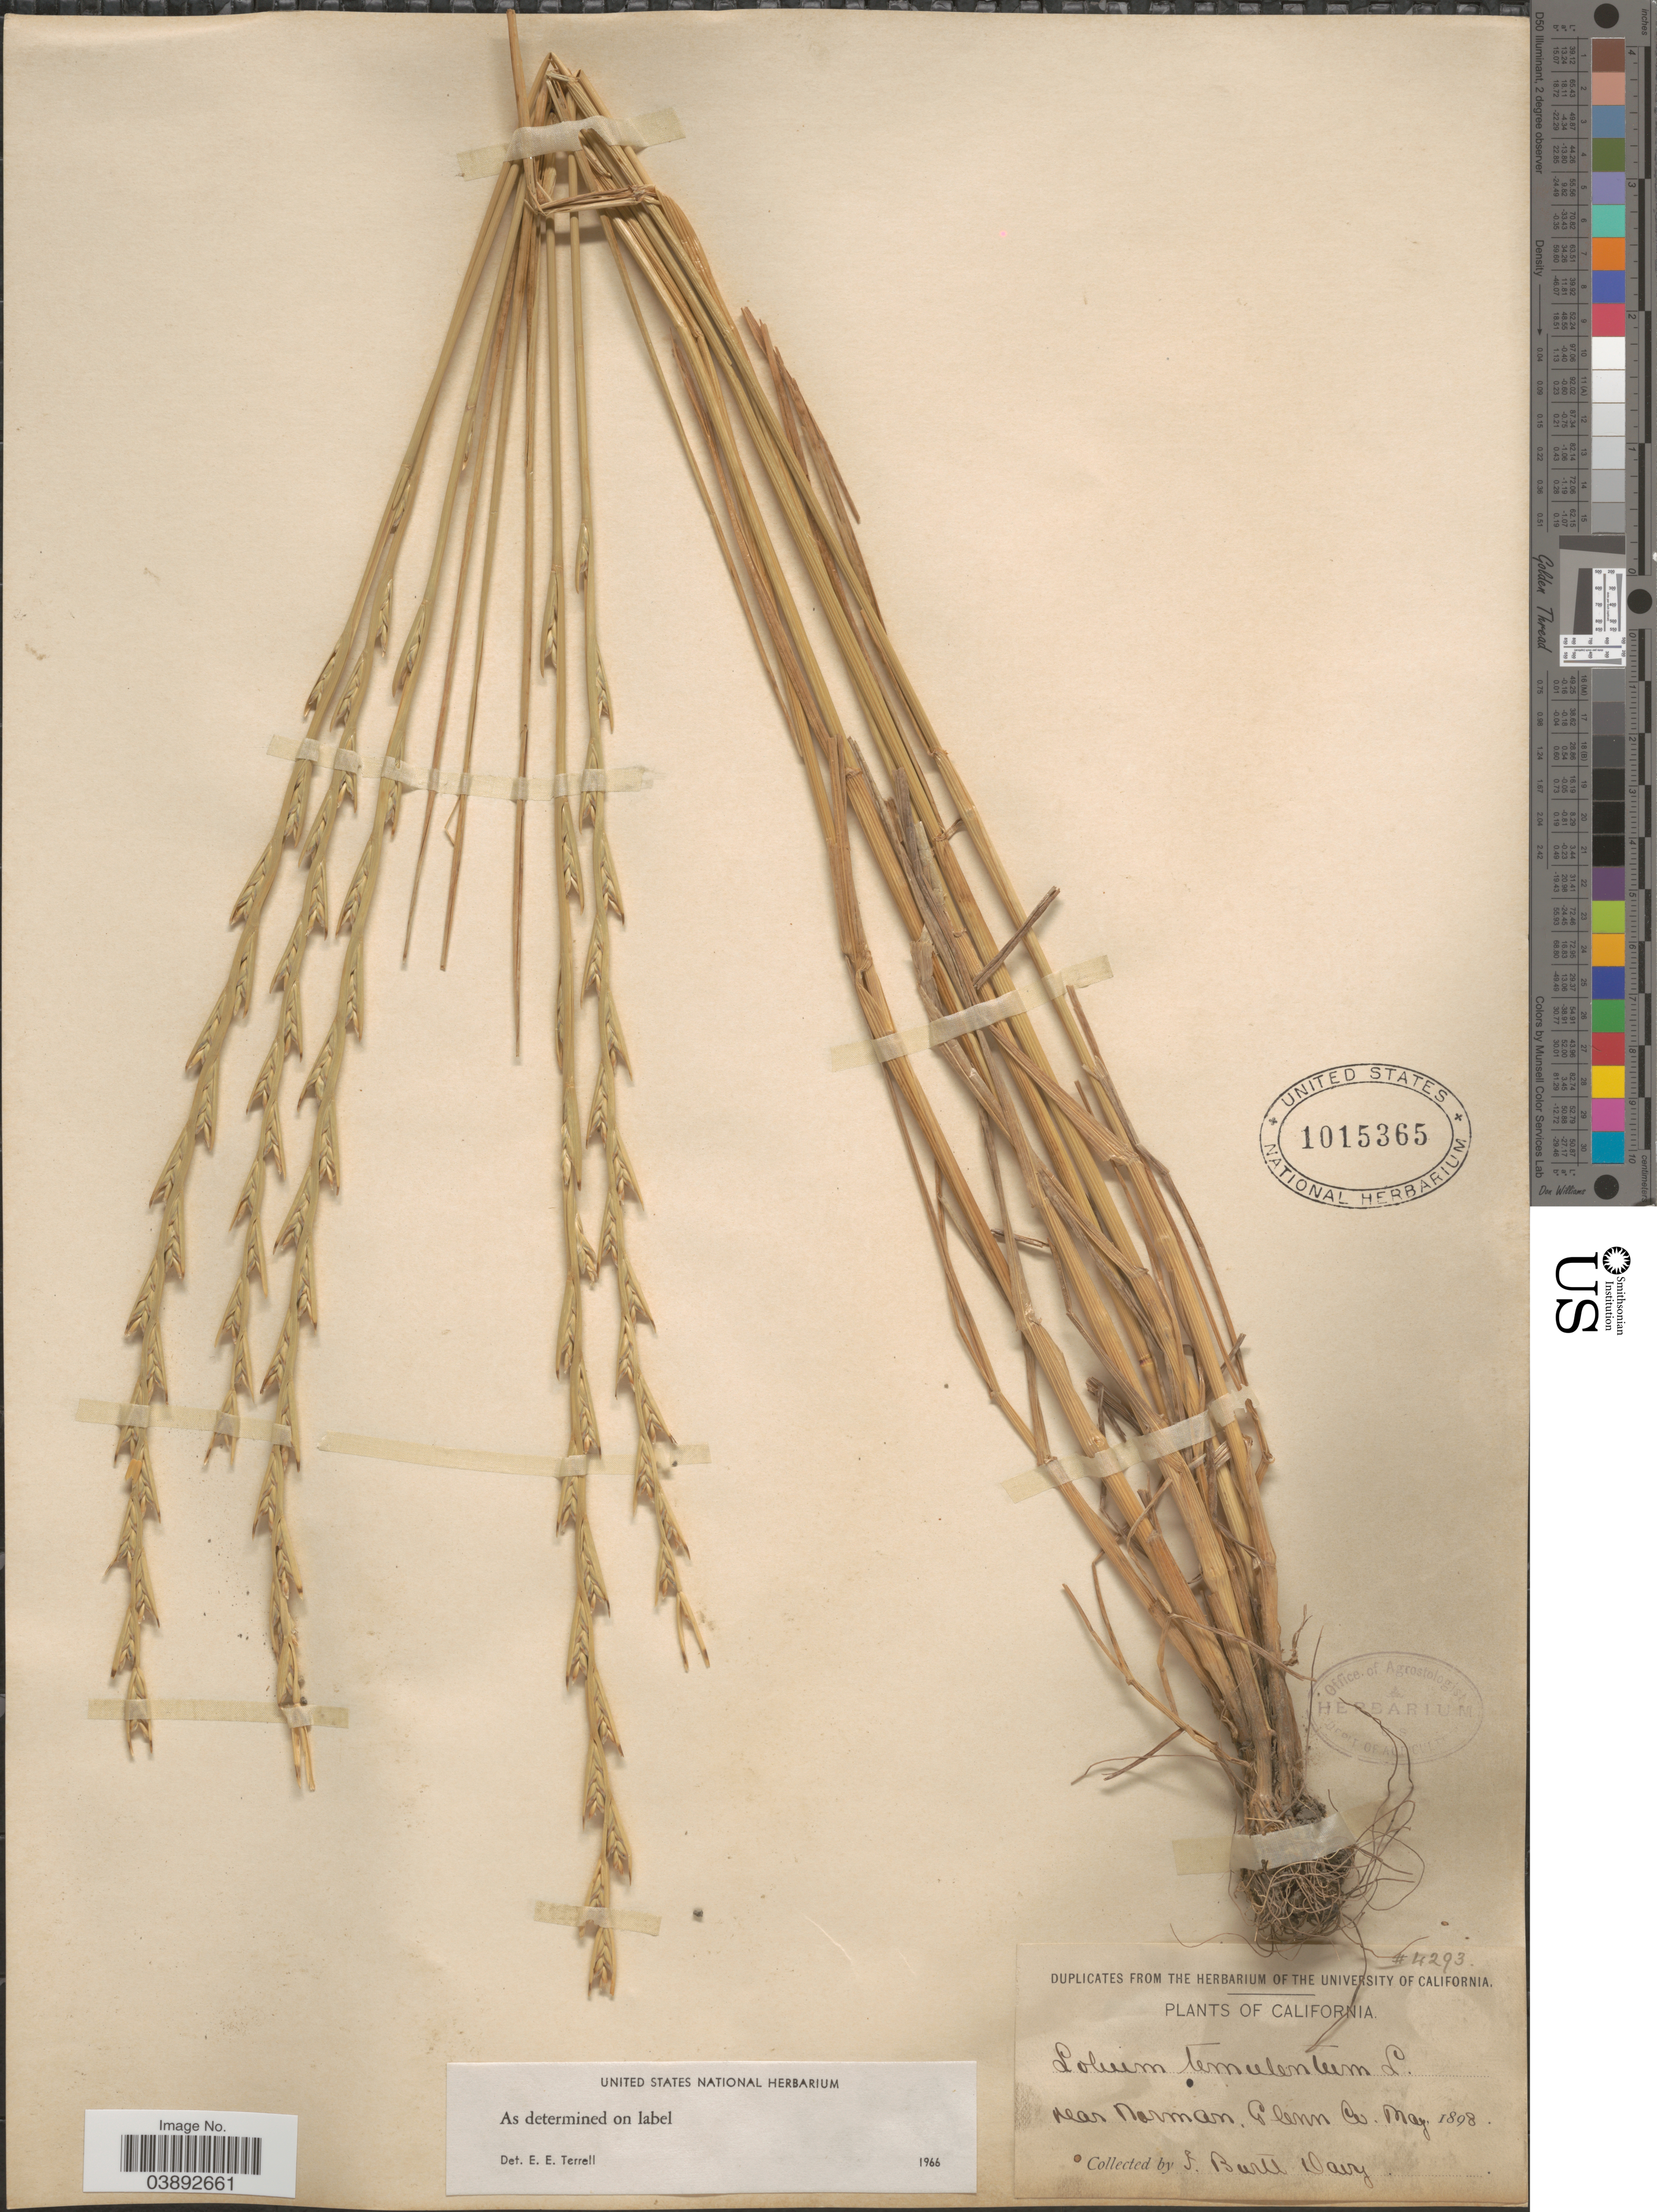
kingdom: Plantae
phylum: Tracheophyta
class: Liliopsida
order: Poales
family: Poaceae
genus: Lolium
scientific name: Lolium temulentum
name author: L.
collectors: J. Burtt Davy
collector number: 4293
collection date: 1898-05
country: United States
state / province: California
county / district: Glenn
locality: Near Norman, Glenn Co.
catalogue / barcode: US 1015365